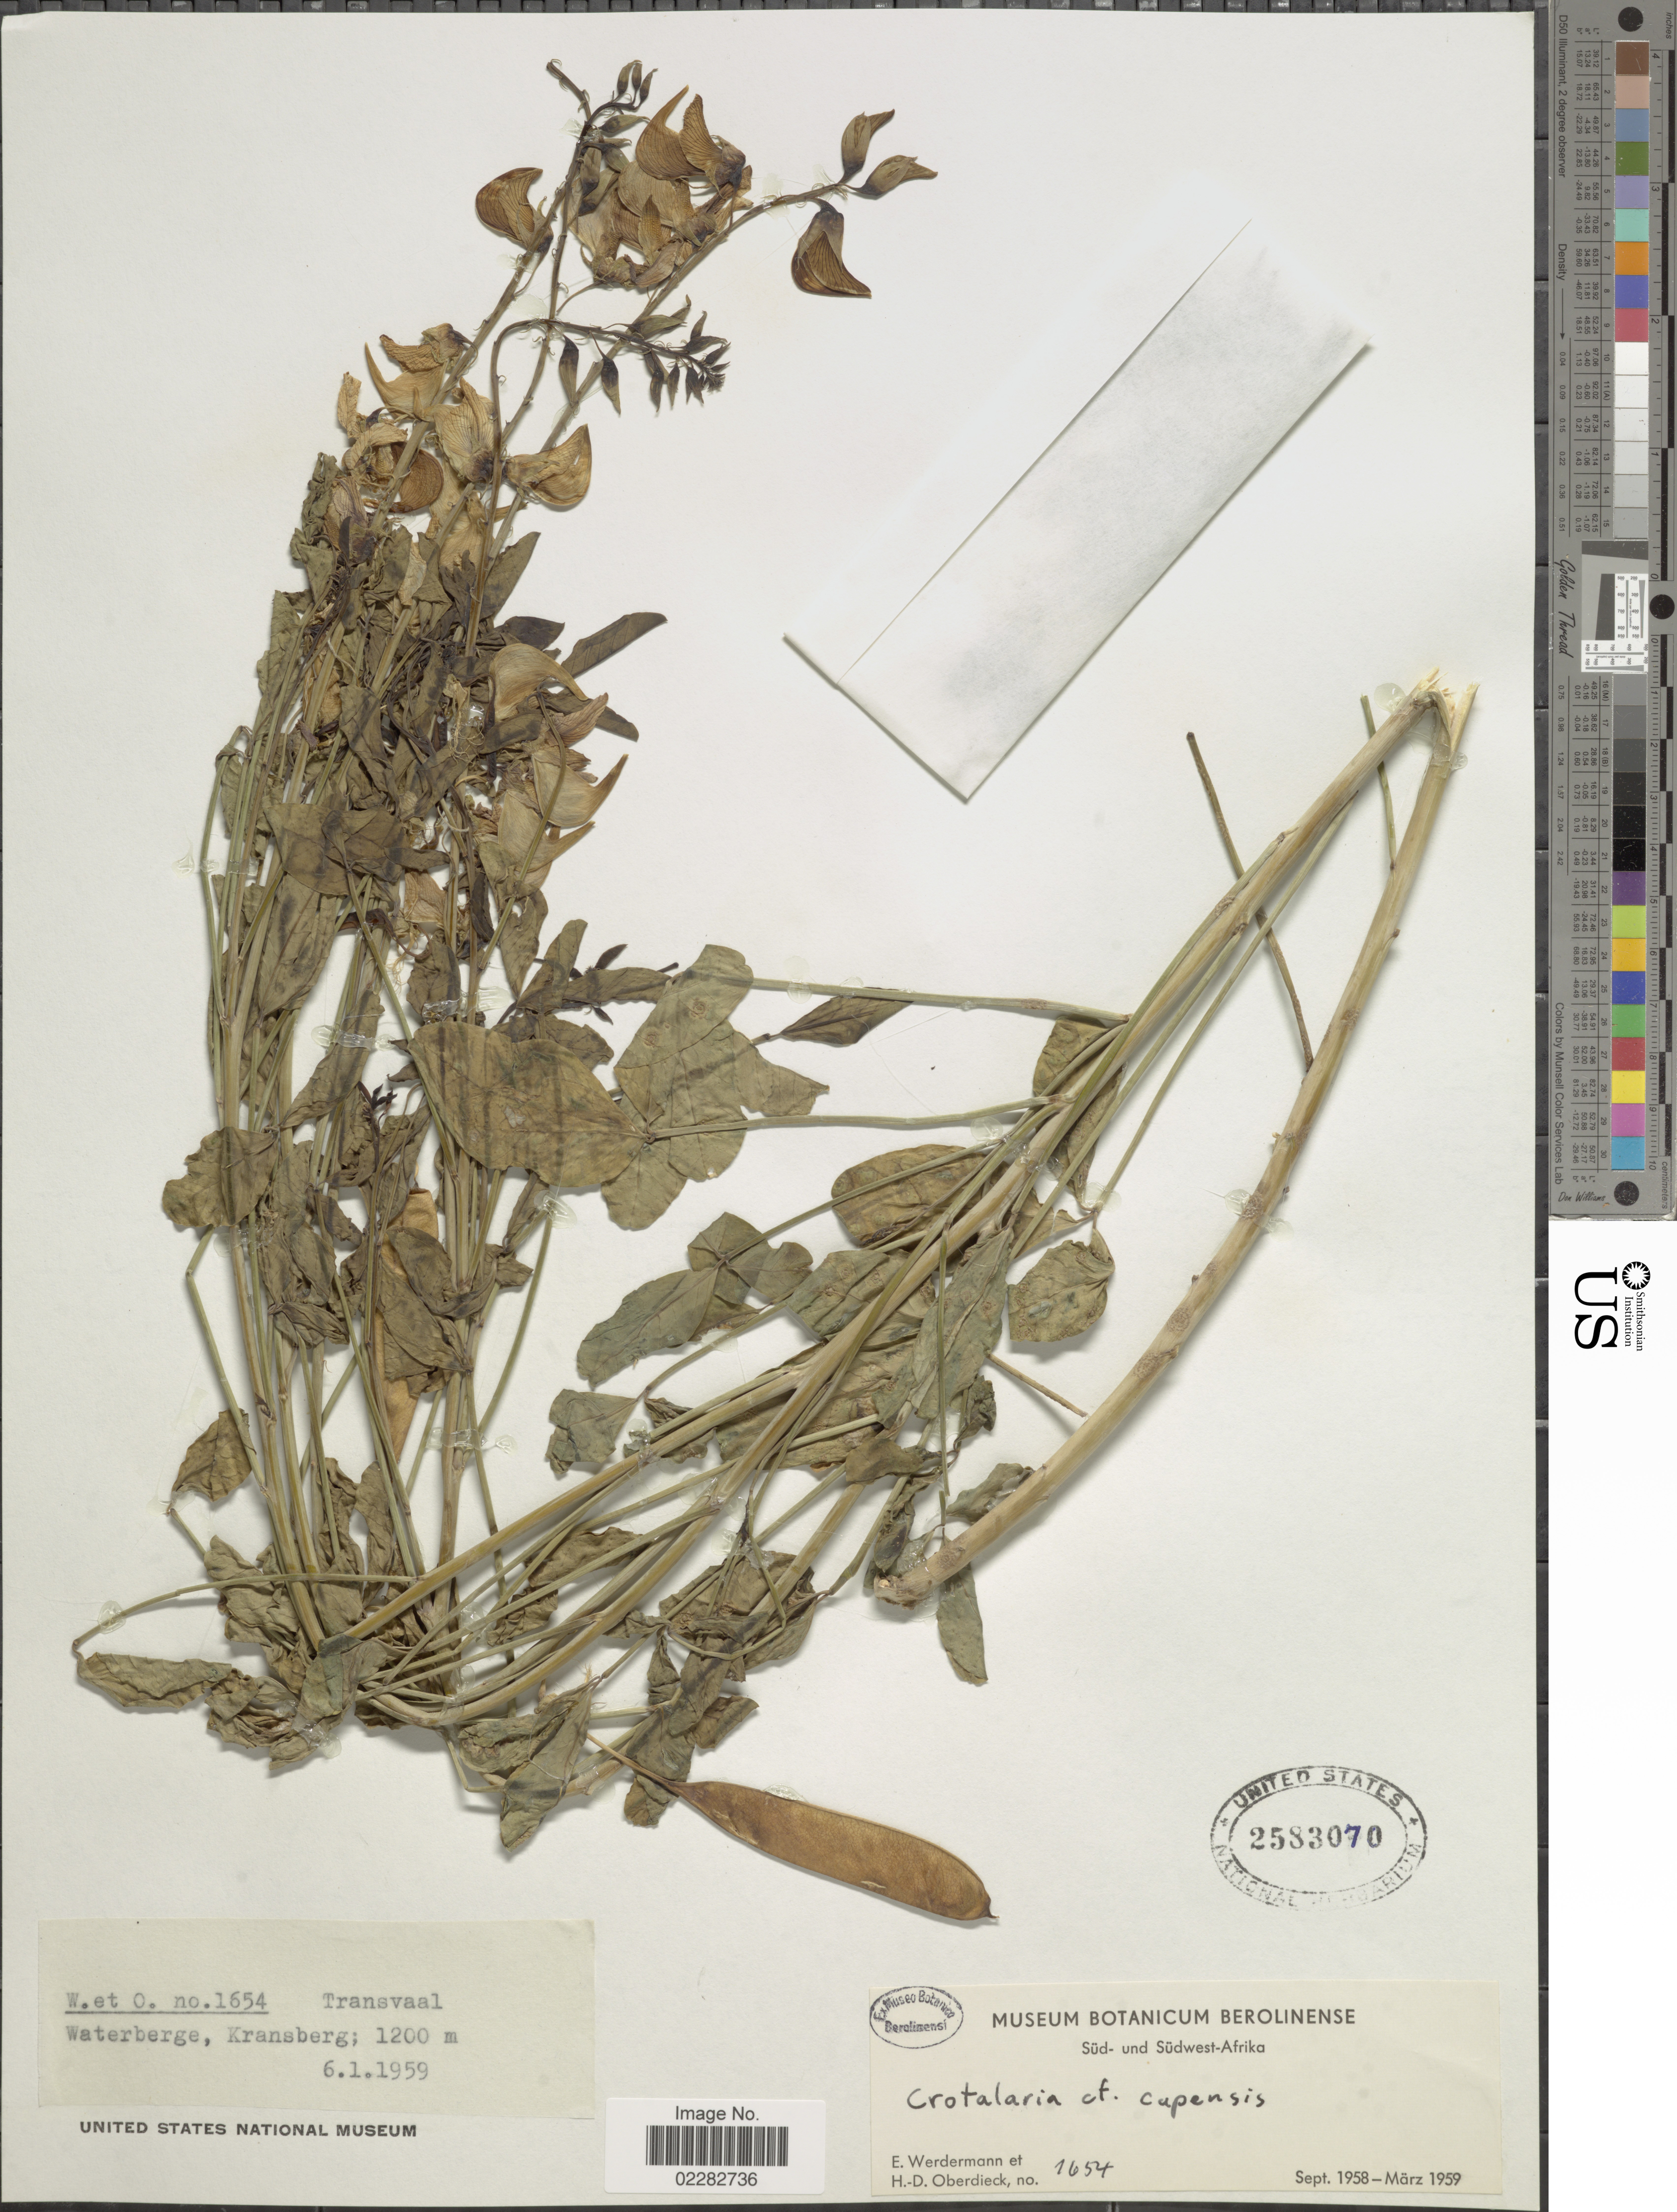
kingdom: Plantae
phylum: Tracheophyta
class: Magnoliopsida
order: Fabales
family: Fabaceae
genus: Crotalaria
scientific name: Crotalaria capensis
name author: Jacq.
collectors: E. Werdermann & H. Oberdieck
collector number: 1654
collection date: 1959-01-06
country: Namibia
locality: Süd- und Südwest-Afrika, Transvaal, Waterberge, Kransberg.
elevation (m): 1200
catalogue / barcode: US 2583070